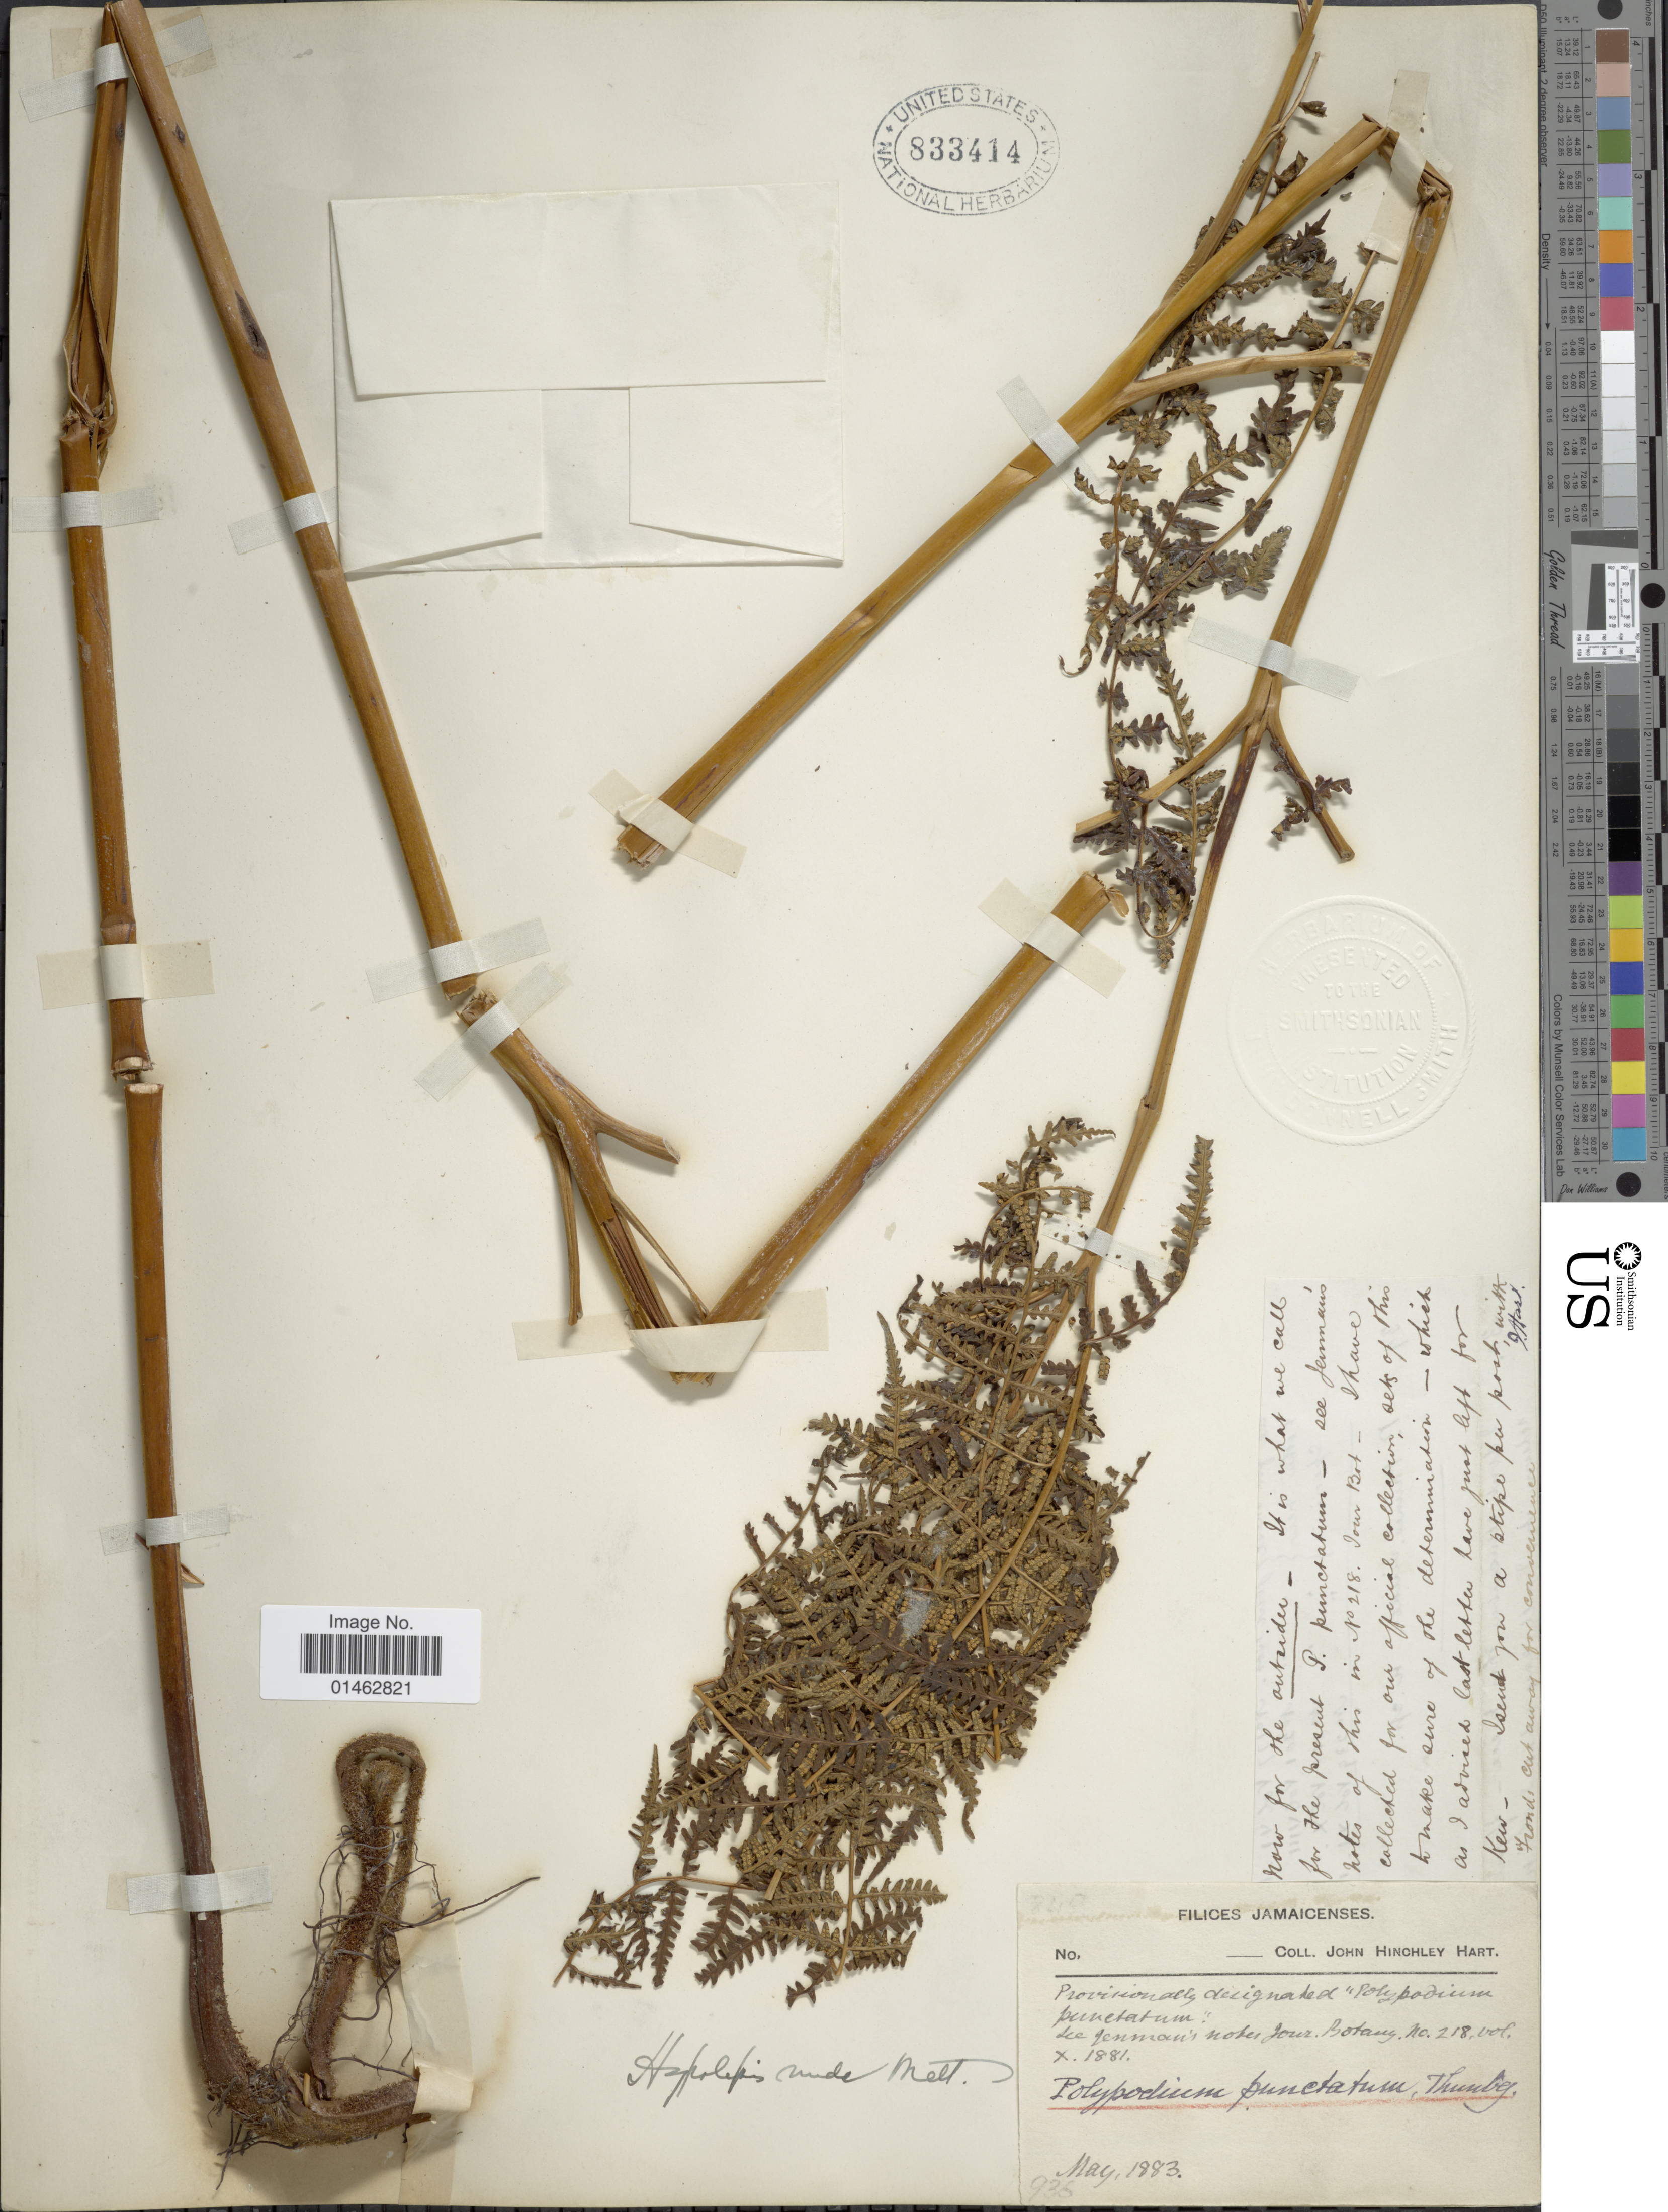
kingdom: Plantae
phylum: Tracheophyta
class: Polypodiopsida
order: Polypodiales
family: Dennstaedtiaceae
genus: Hypolepis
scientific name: Hypolepis nuda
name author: Mett. ex Kuhn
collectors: J. H. Hart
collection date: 1883-05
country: Jamaica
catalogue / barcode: US 833414